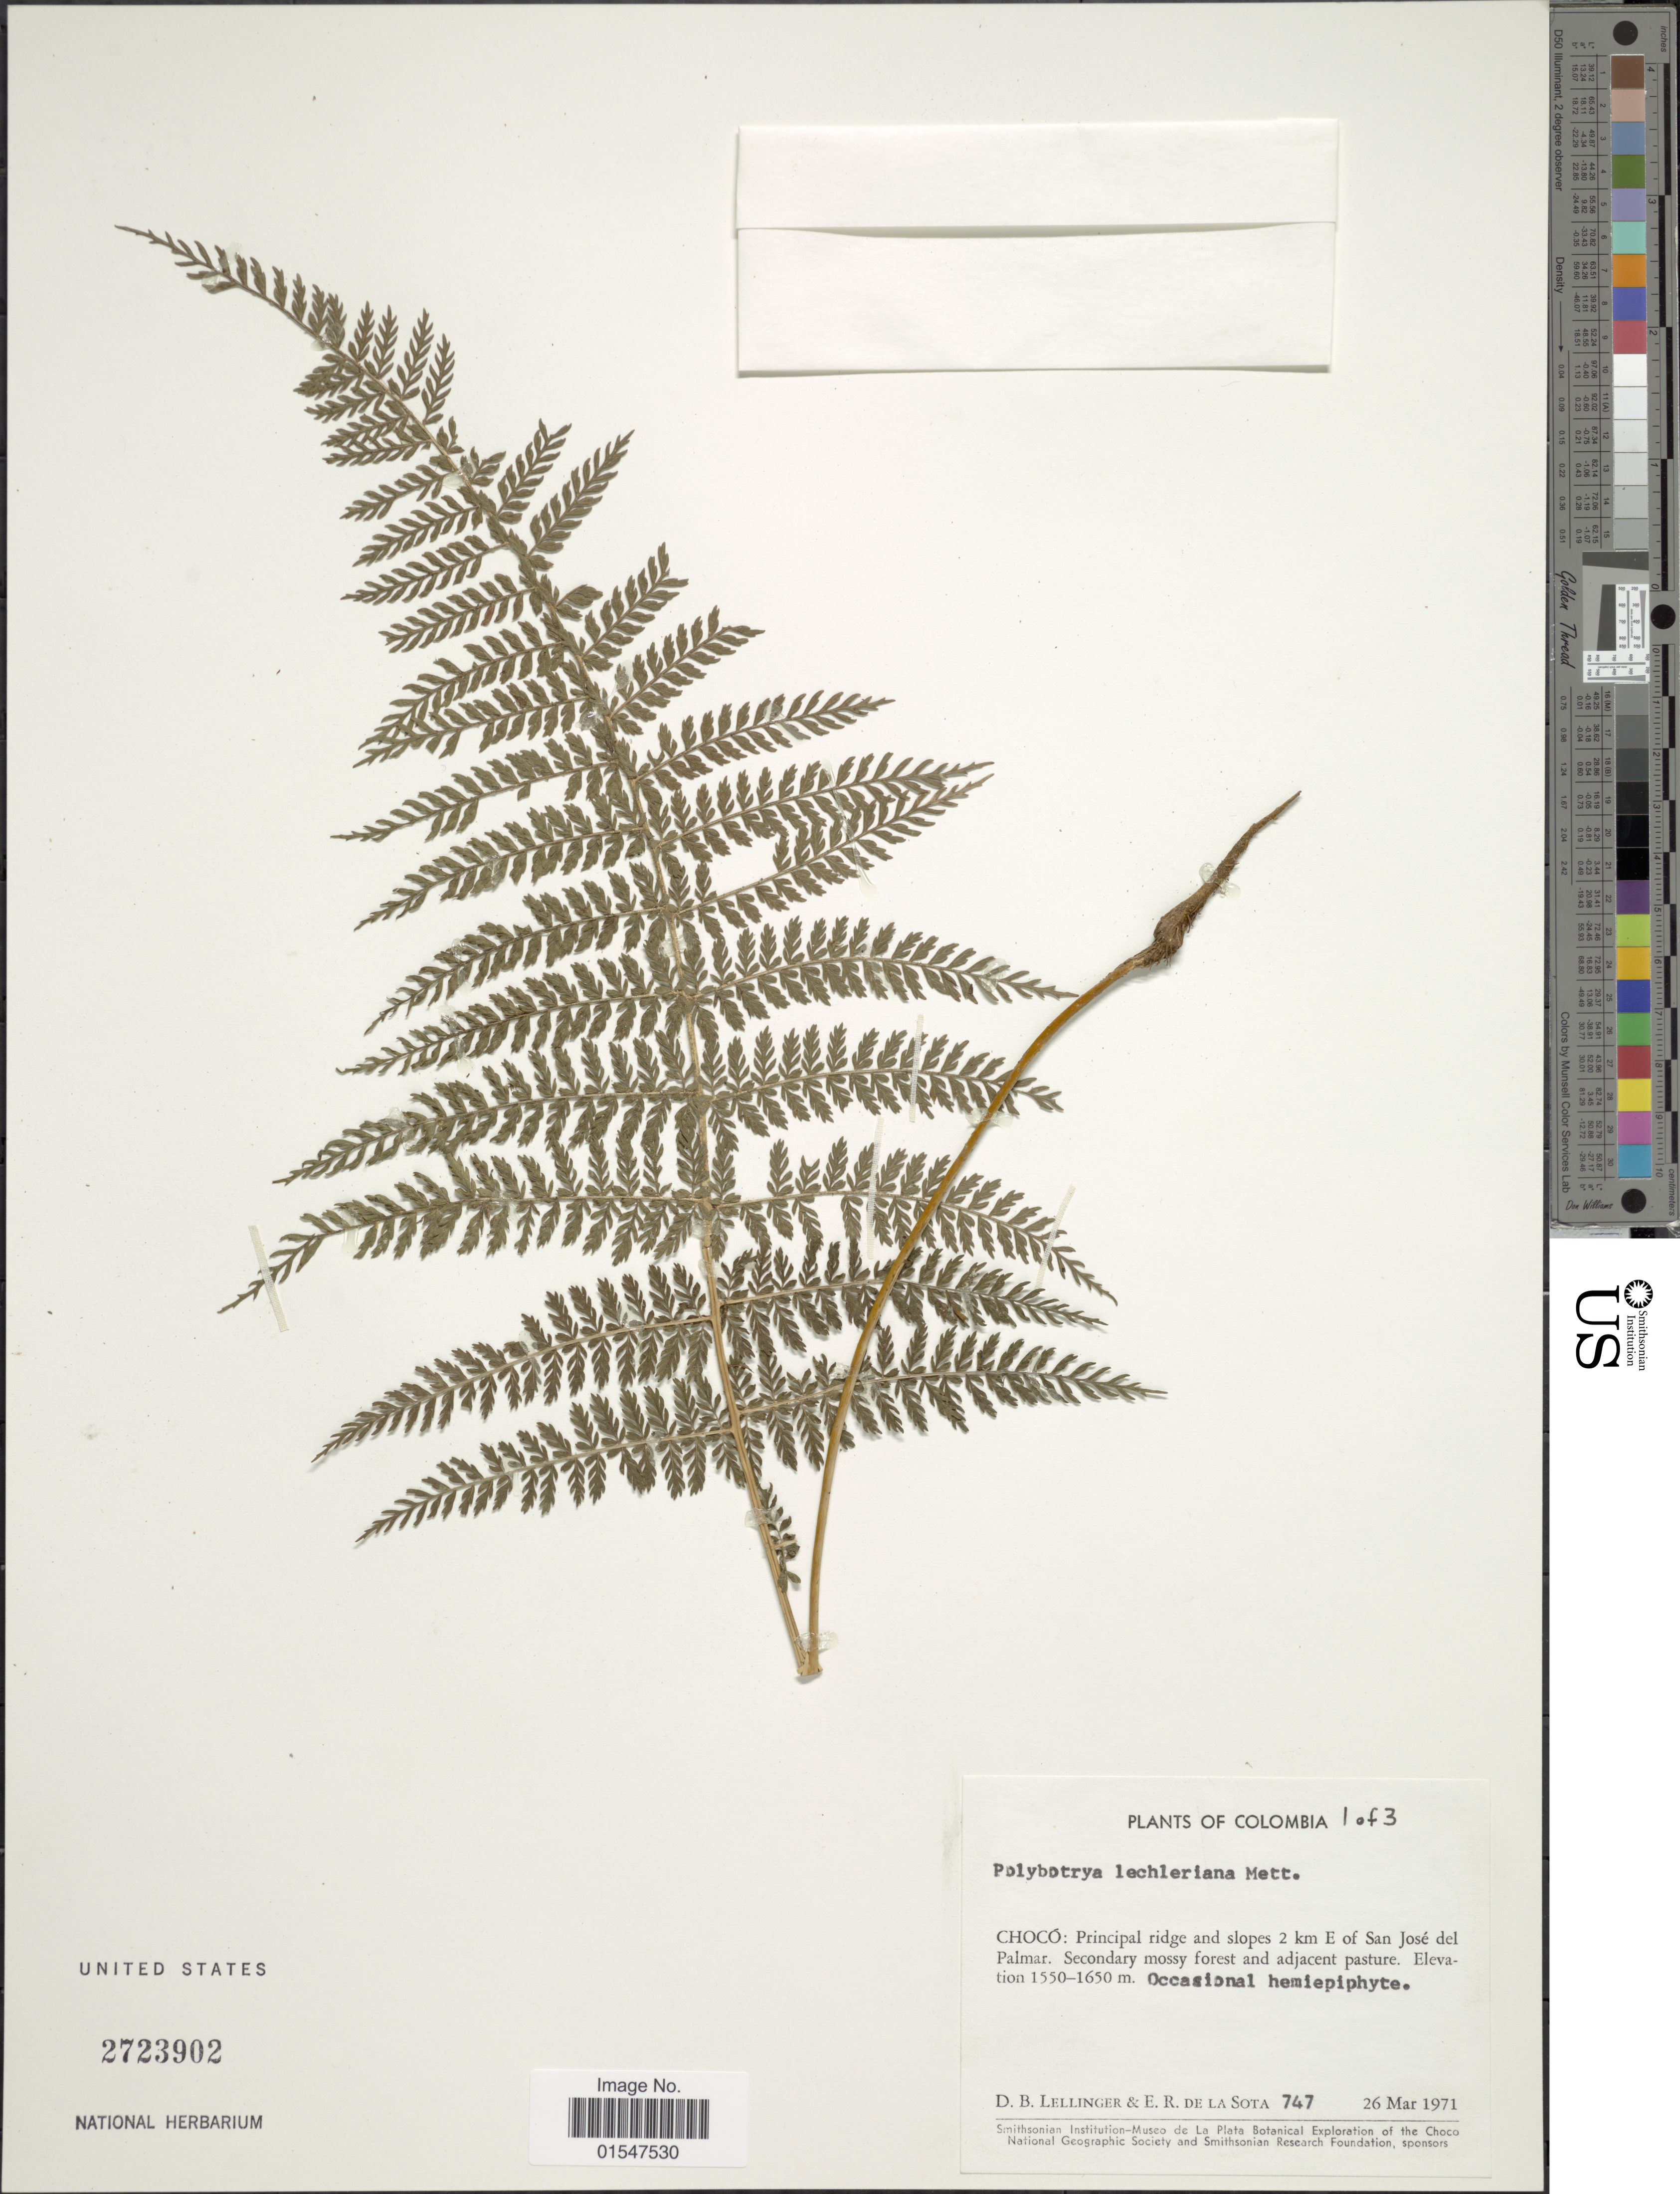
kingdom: Plantae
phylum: Tracheophyta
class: Polypodiopsida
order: Polypodiales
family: Dryopteridaceae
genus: Polybotrya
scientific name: Polybotrya stolzei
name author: R.C. Moran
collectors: D. B. Lellinger & E. R. de la Sota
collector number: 747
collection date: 1971-03-26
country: Colombia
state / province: Chocó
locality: Principal ridge and slopes 2 km E of San José del Palmar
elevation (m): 1550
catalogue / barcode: US 2723902